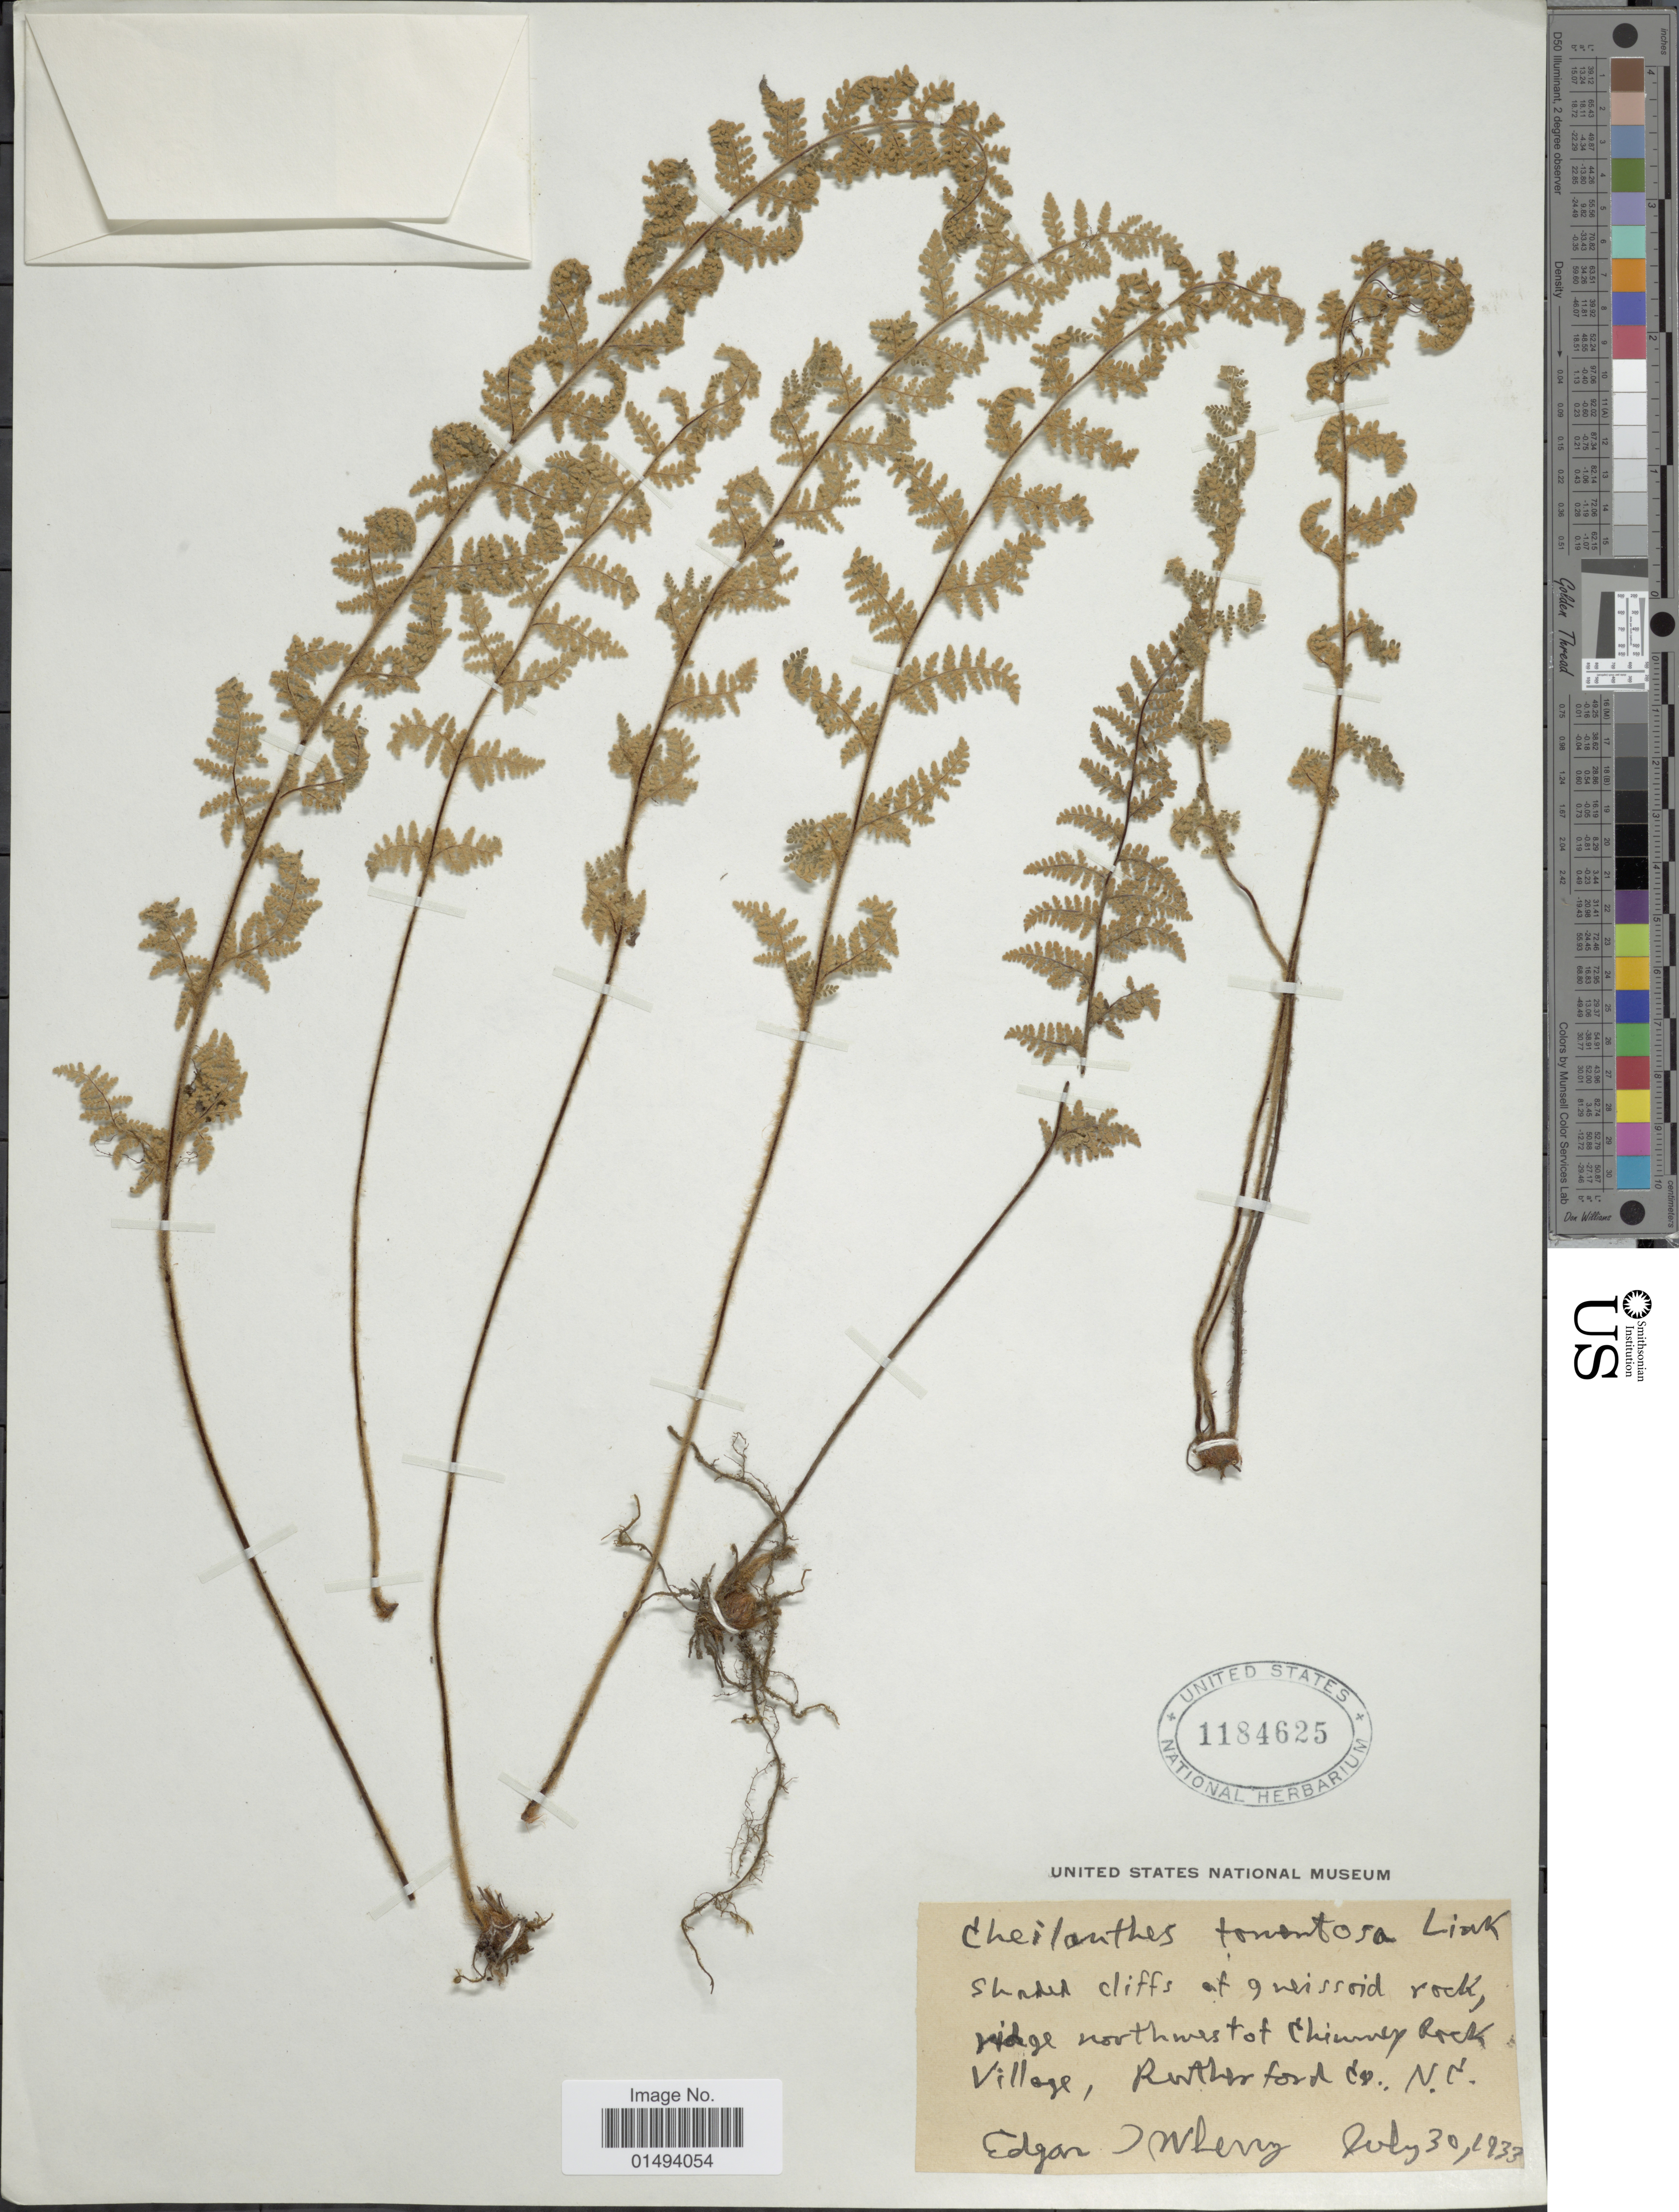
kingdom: Plantae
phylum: Tracheophyta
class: Polypodiopsida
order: Polypodiales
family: Pteridaceae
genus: Myriopteris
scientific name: Myriopteris tomentosa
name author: (Link) Fée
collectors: E. Wherry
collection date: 1933-07-30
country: United States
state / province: North Carolina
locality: Shaded cliffs at gneissoid rock, ridge northwest of Chimney rock Village, Rutherford Co.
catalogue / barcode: US 1184625